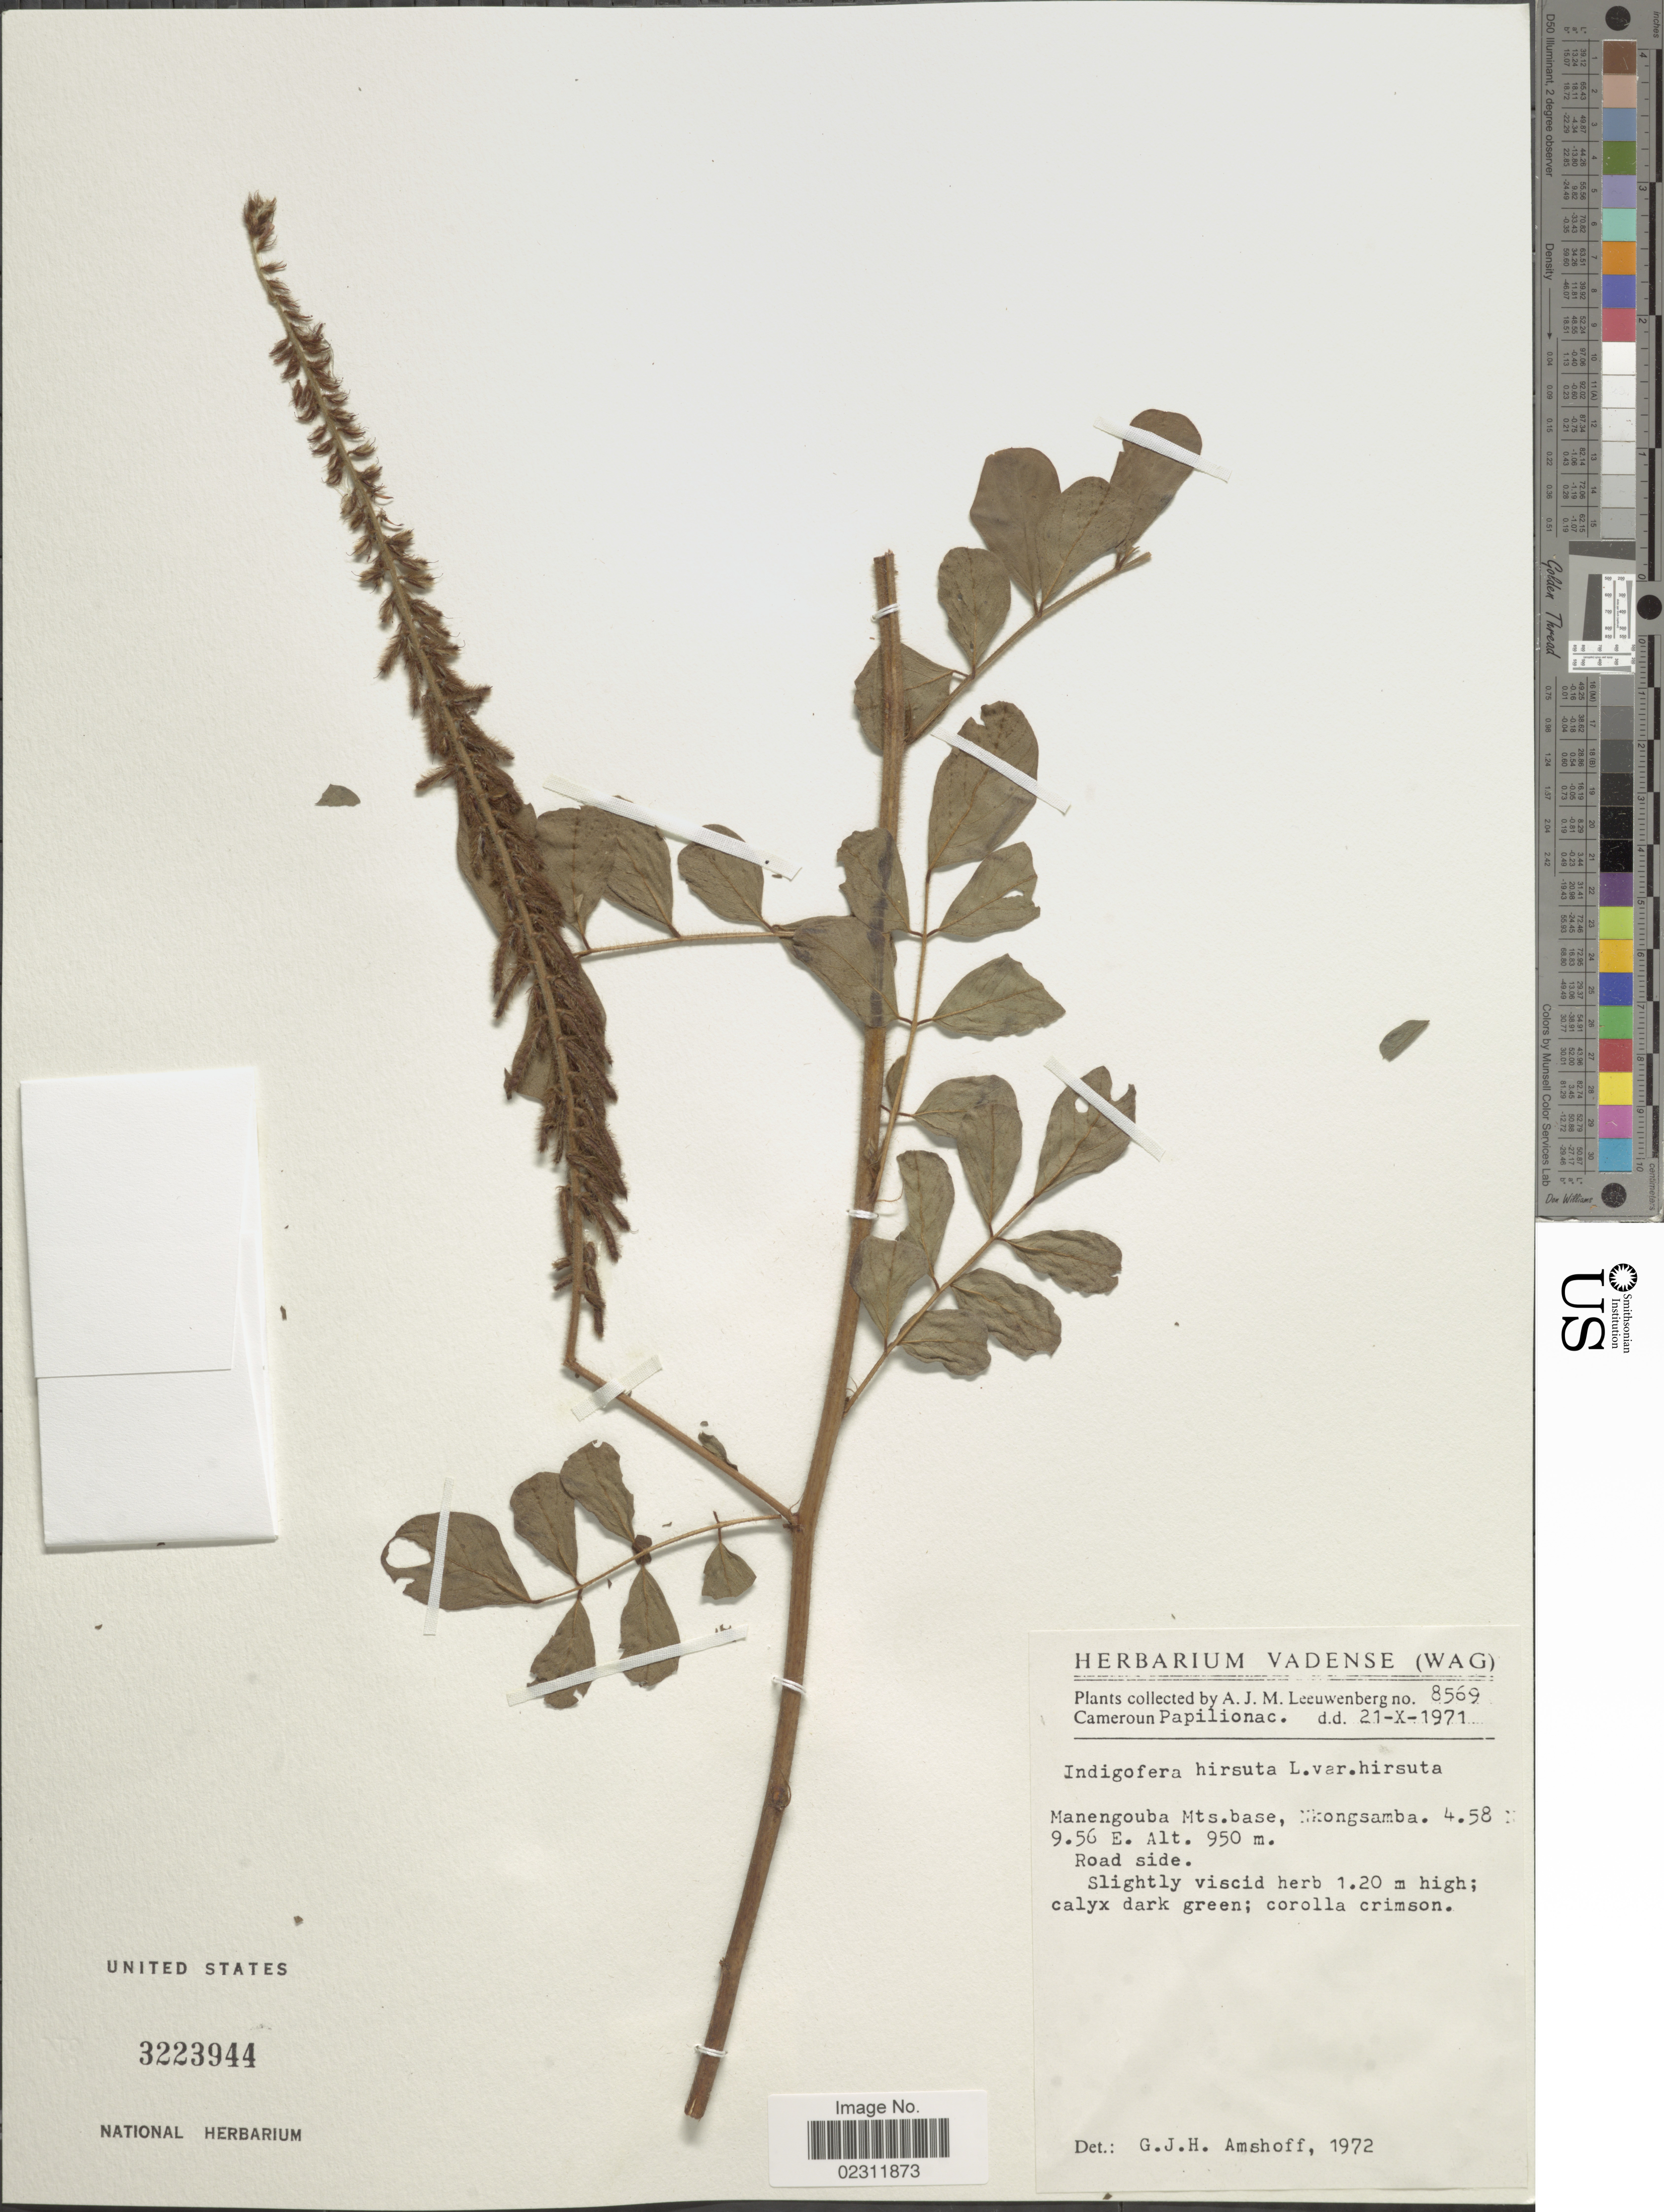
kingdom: Plantae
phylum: Tracheophyta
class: Magnoliopsida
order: Fabales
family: Fabaceae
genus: Indigofera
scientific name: Indigofera hirsuta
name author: L.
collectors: A. J. M. Leeuwenberg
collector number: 8569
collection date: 1971-10-21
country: Cameroon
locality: Manengouba Mts. base, Nkongsamba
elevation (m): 950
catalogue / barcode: US 3223944